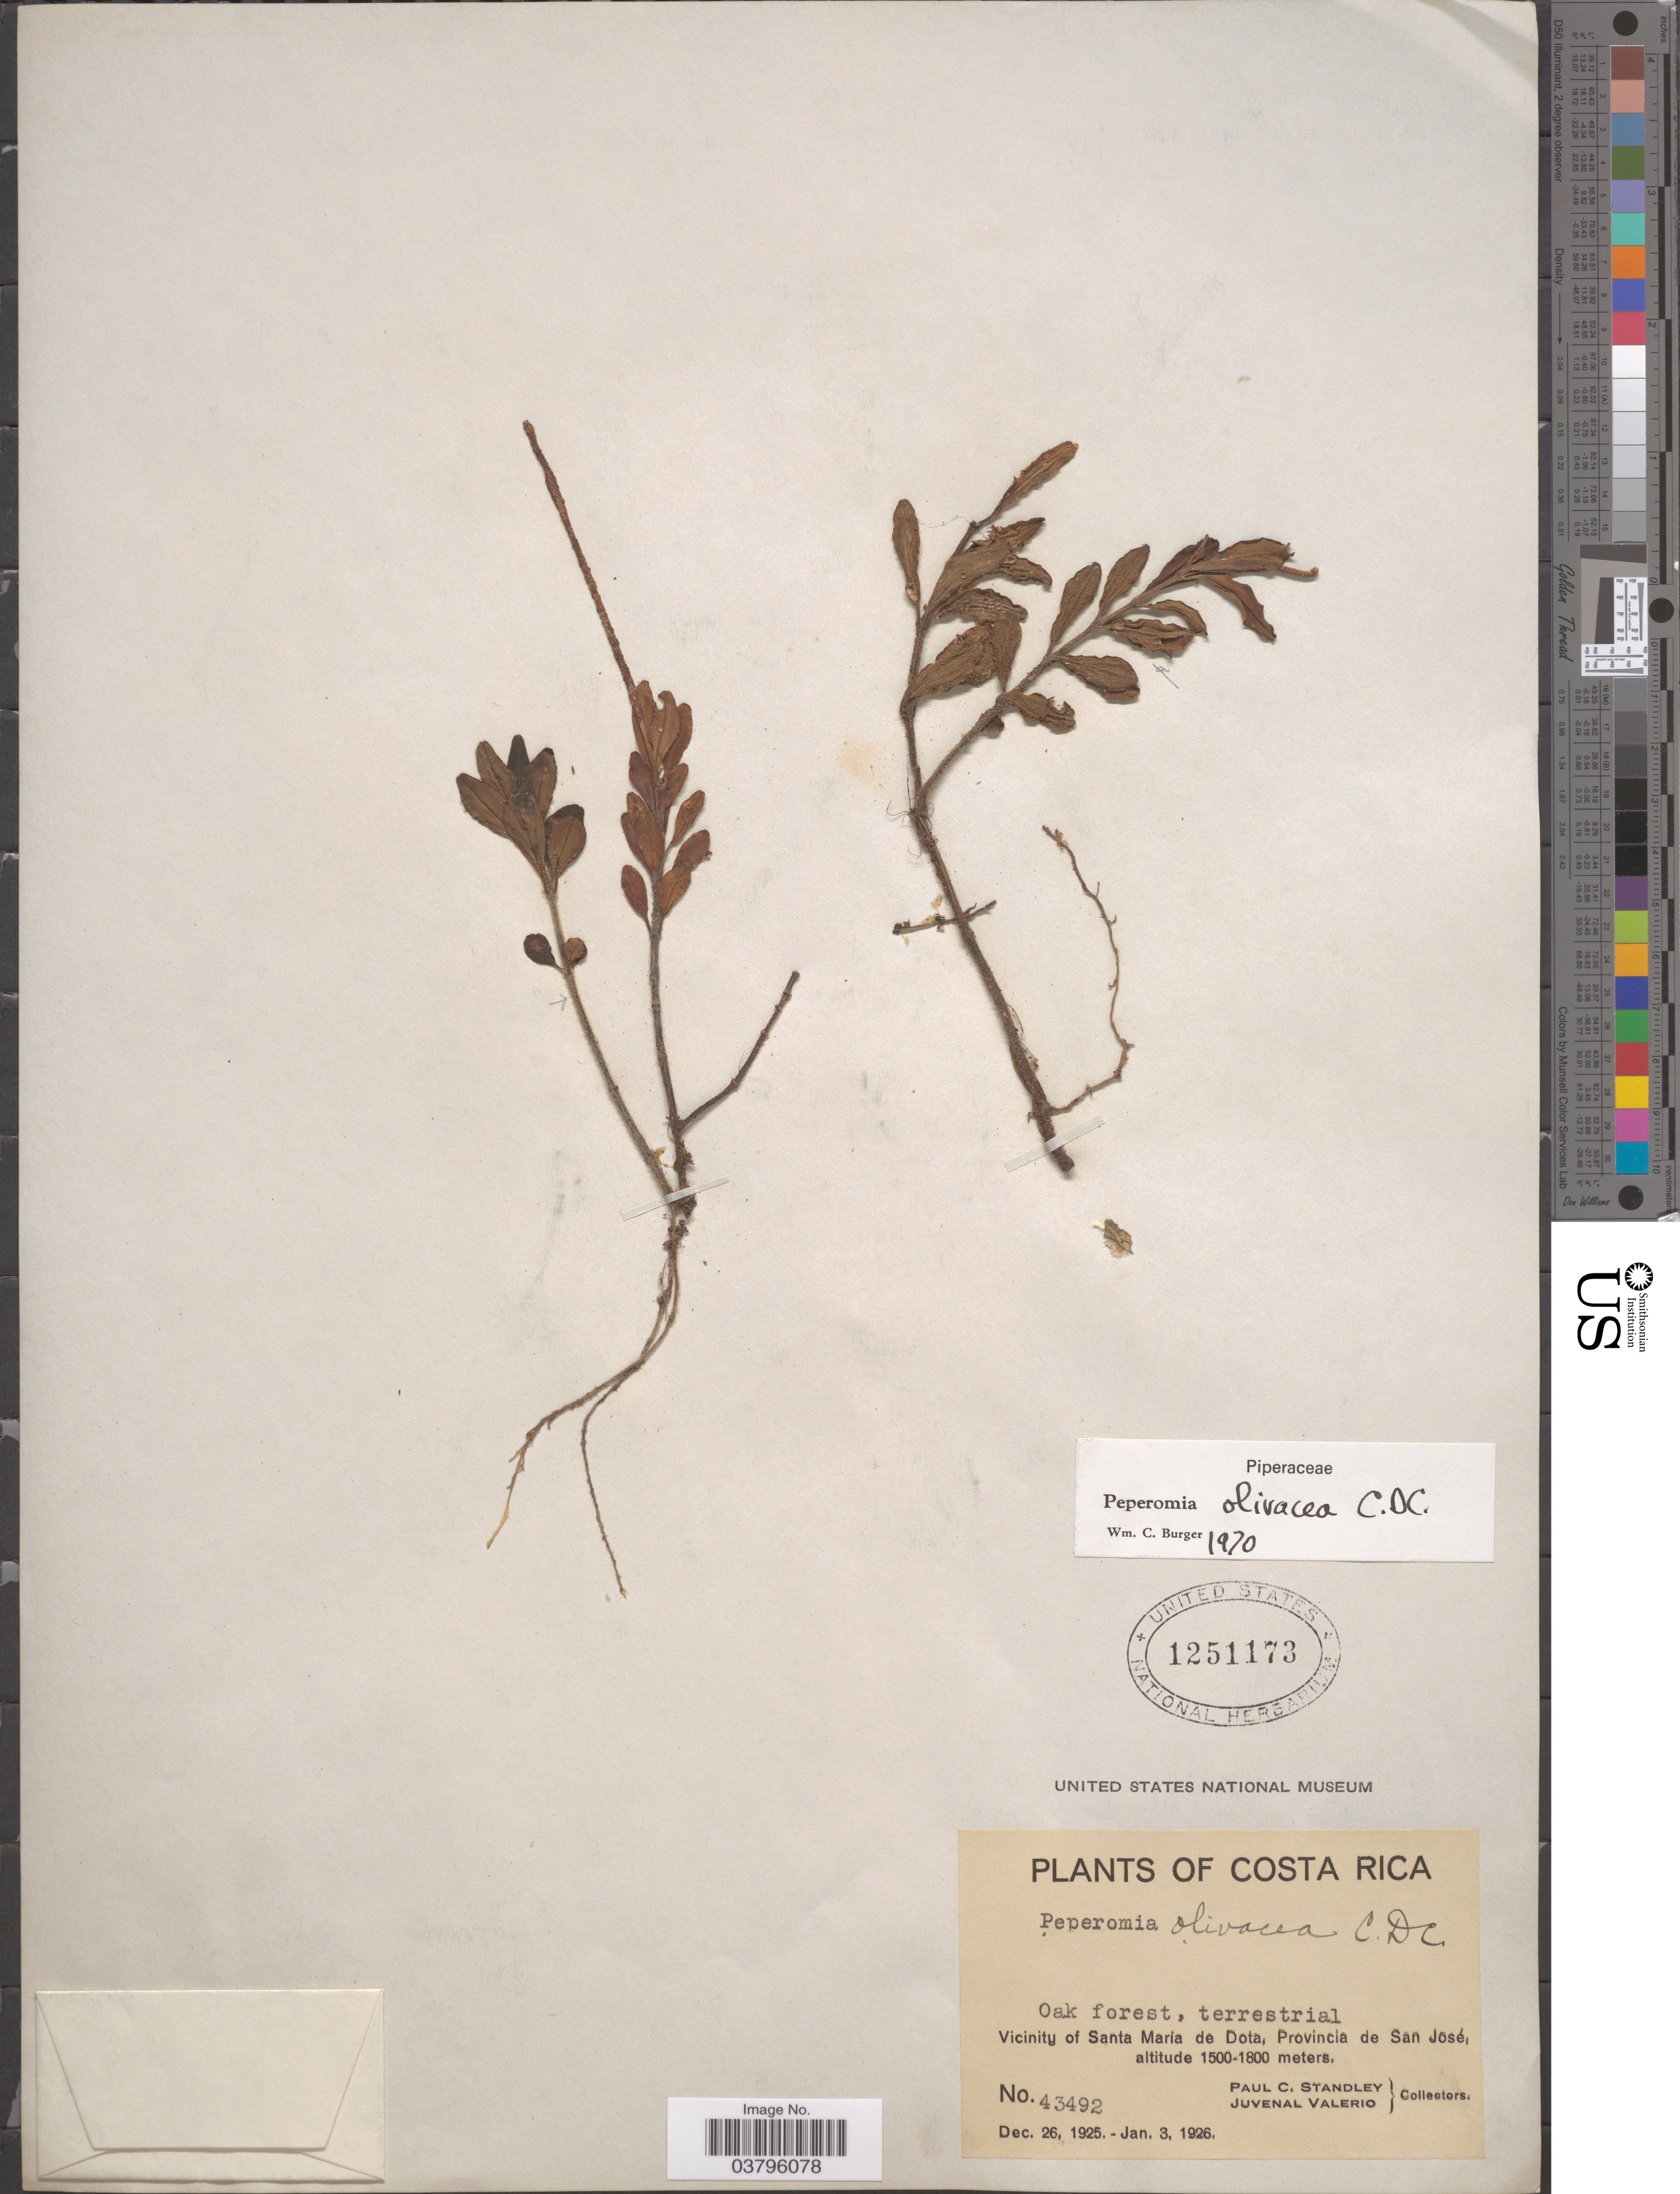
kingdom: Plantae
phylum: Tracheophyta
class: Magnoliopsida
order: Piperales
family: Piperaceae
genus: Peperomia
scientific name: Peperomia olivacea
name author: C. DC.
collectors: P. C. Standley & J. Valerio R.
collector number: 43492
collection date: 1925-12-26/1926-01-03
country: Costa Rica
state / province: San José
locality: Vicinity of Santa Maria de Dota.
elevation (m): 1500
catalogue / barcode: US 1251173